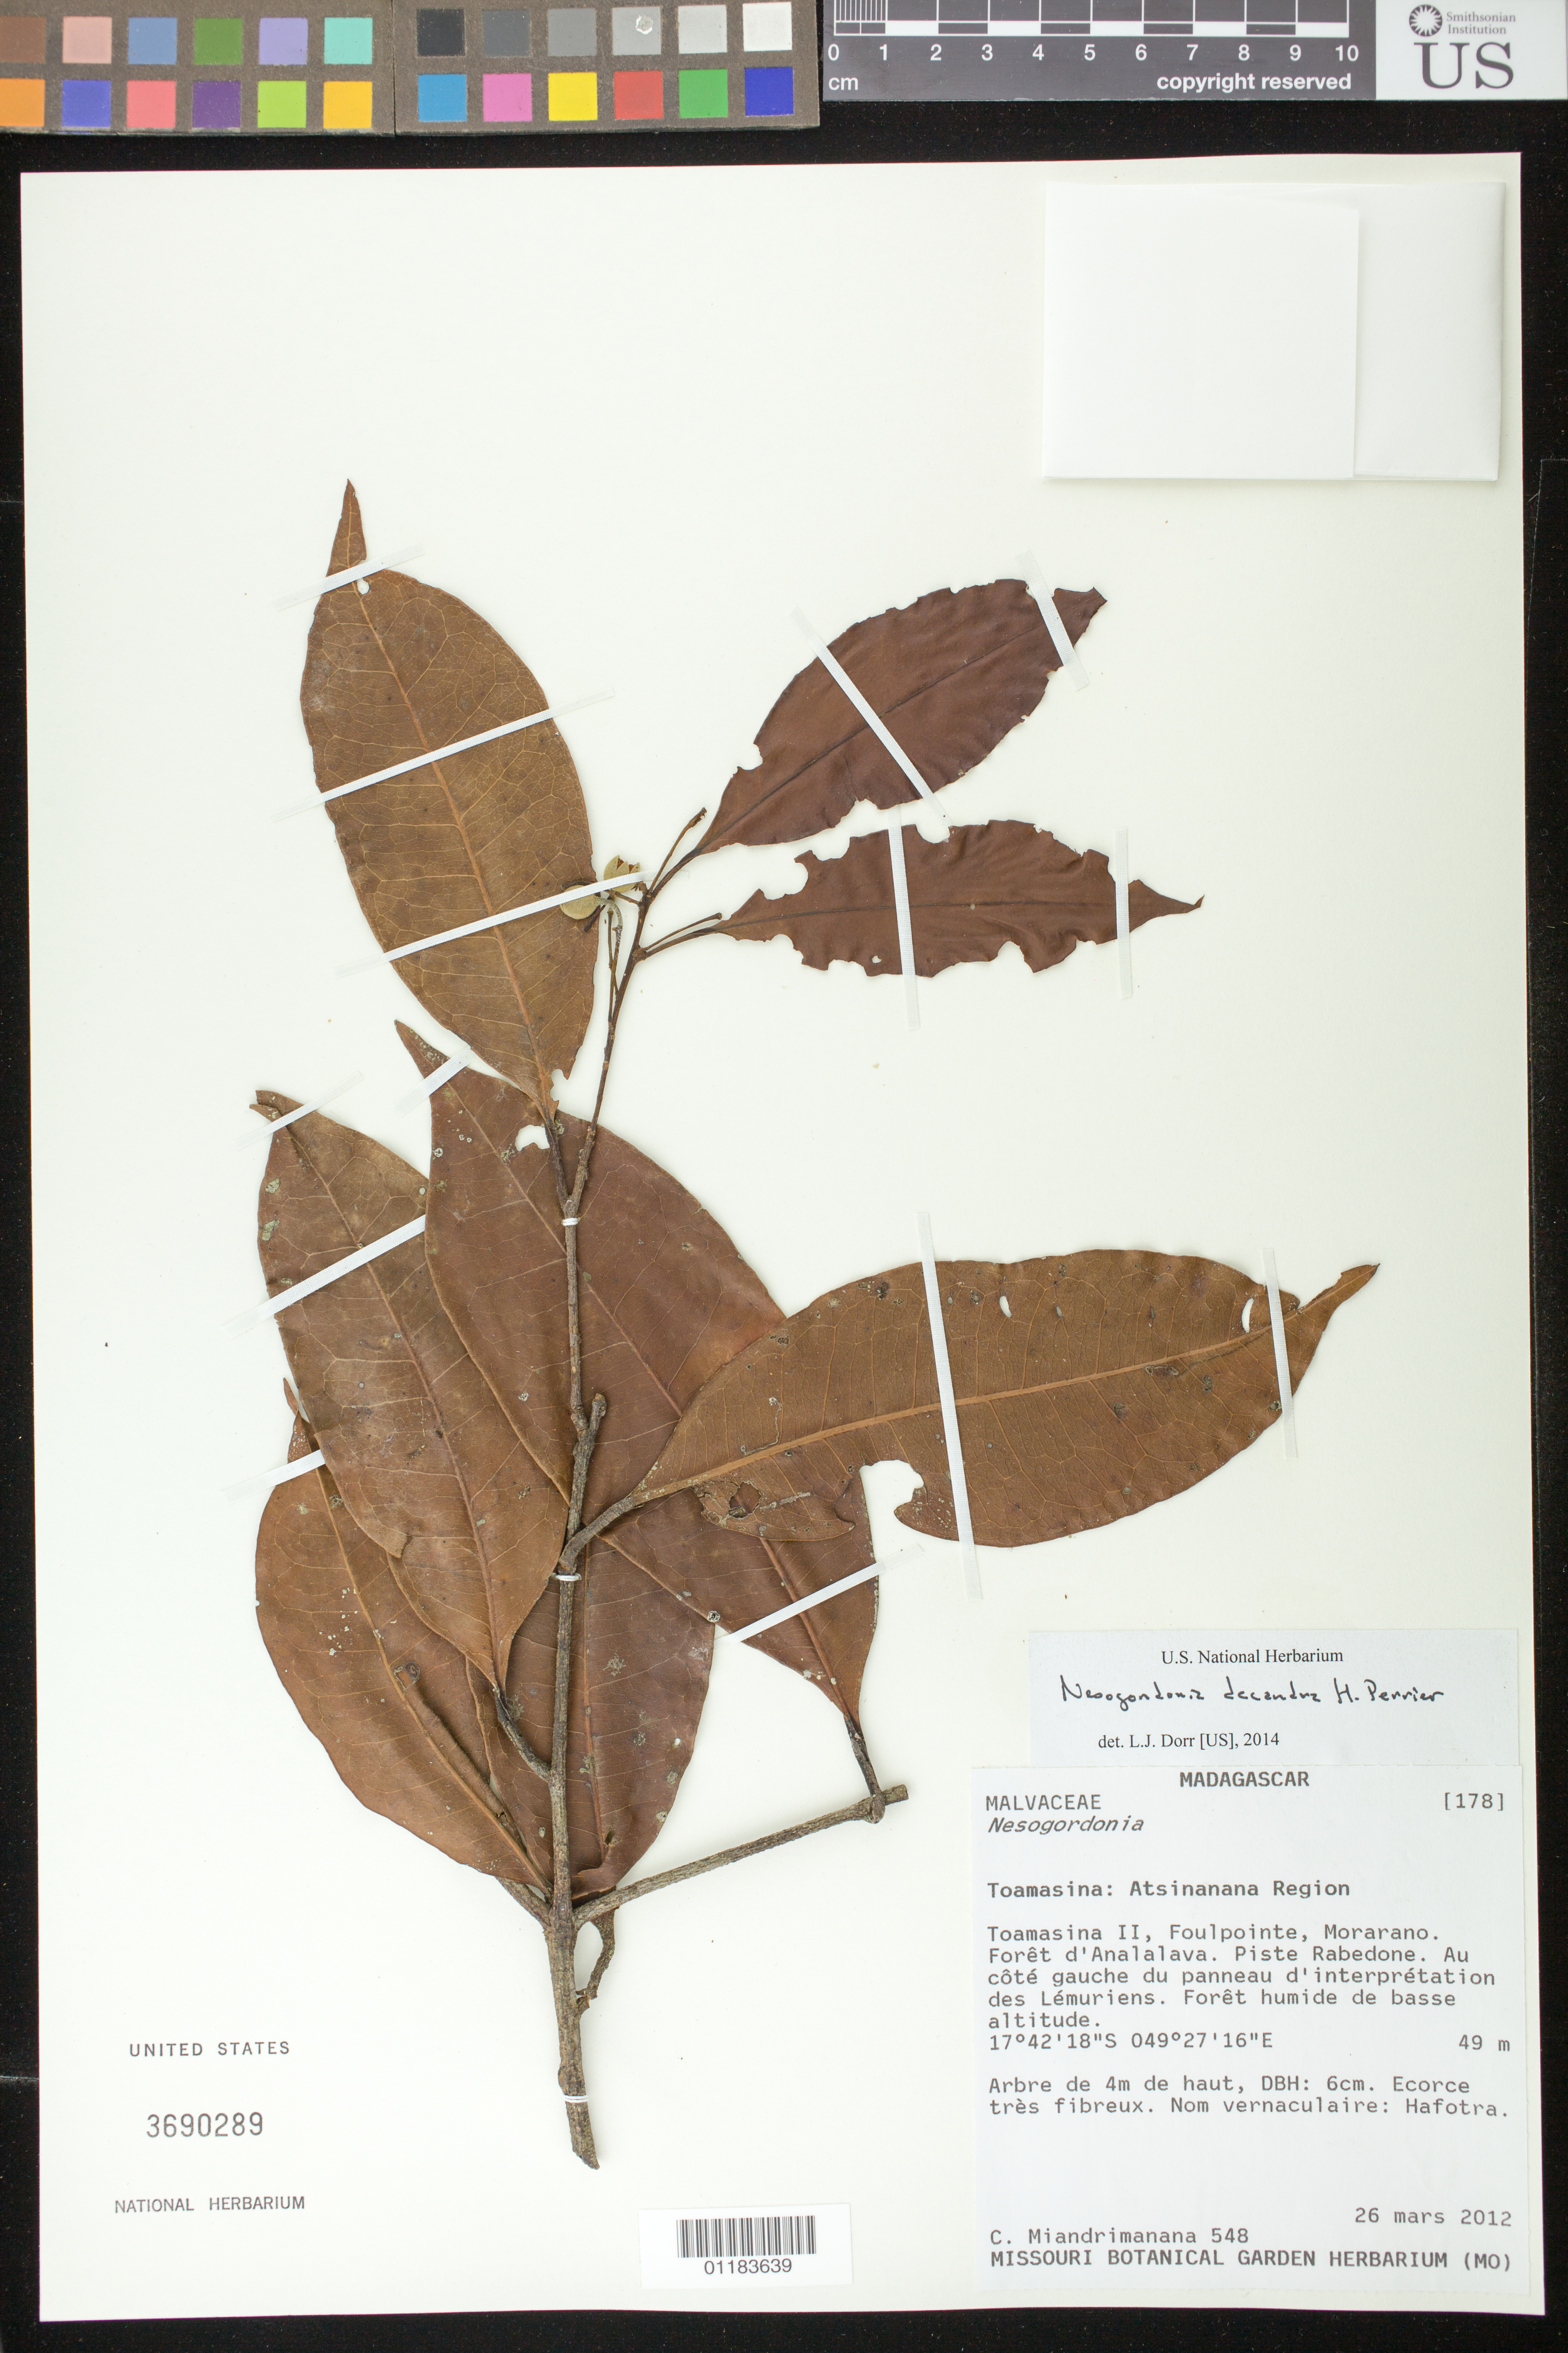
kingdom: Plantae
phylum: Tracheophyta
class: Magnoliopsida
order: Malvales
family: Malvaceae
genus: Nesogordonia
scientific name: Nesogordonia decandra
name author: H. Perrier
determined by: Dorr, L. J., (BOT), Smithsonian Institution - National Museum of Natural History (UNITED STATES)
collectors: C. Miandrimanana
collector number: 548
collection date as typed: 26 mars 2012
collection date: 2012-03-26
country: Madagascar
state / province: Atsinanana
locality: Toamasina II, Foulpointe, Morarano. Foret d'Analalava. Piste Rabedone. Au cote gauche du panneau d'interpretation des Lemuriens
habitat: foret humide de basse altitude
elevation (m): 49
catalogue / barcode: US 3690289